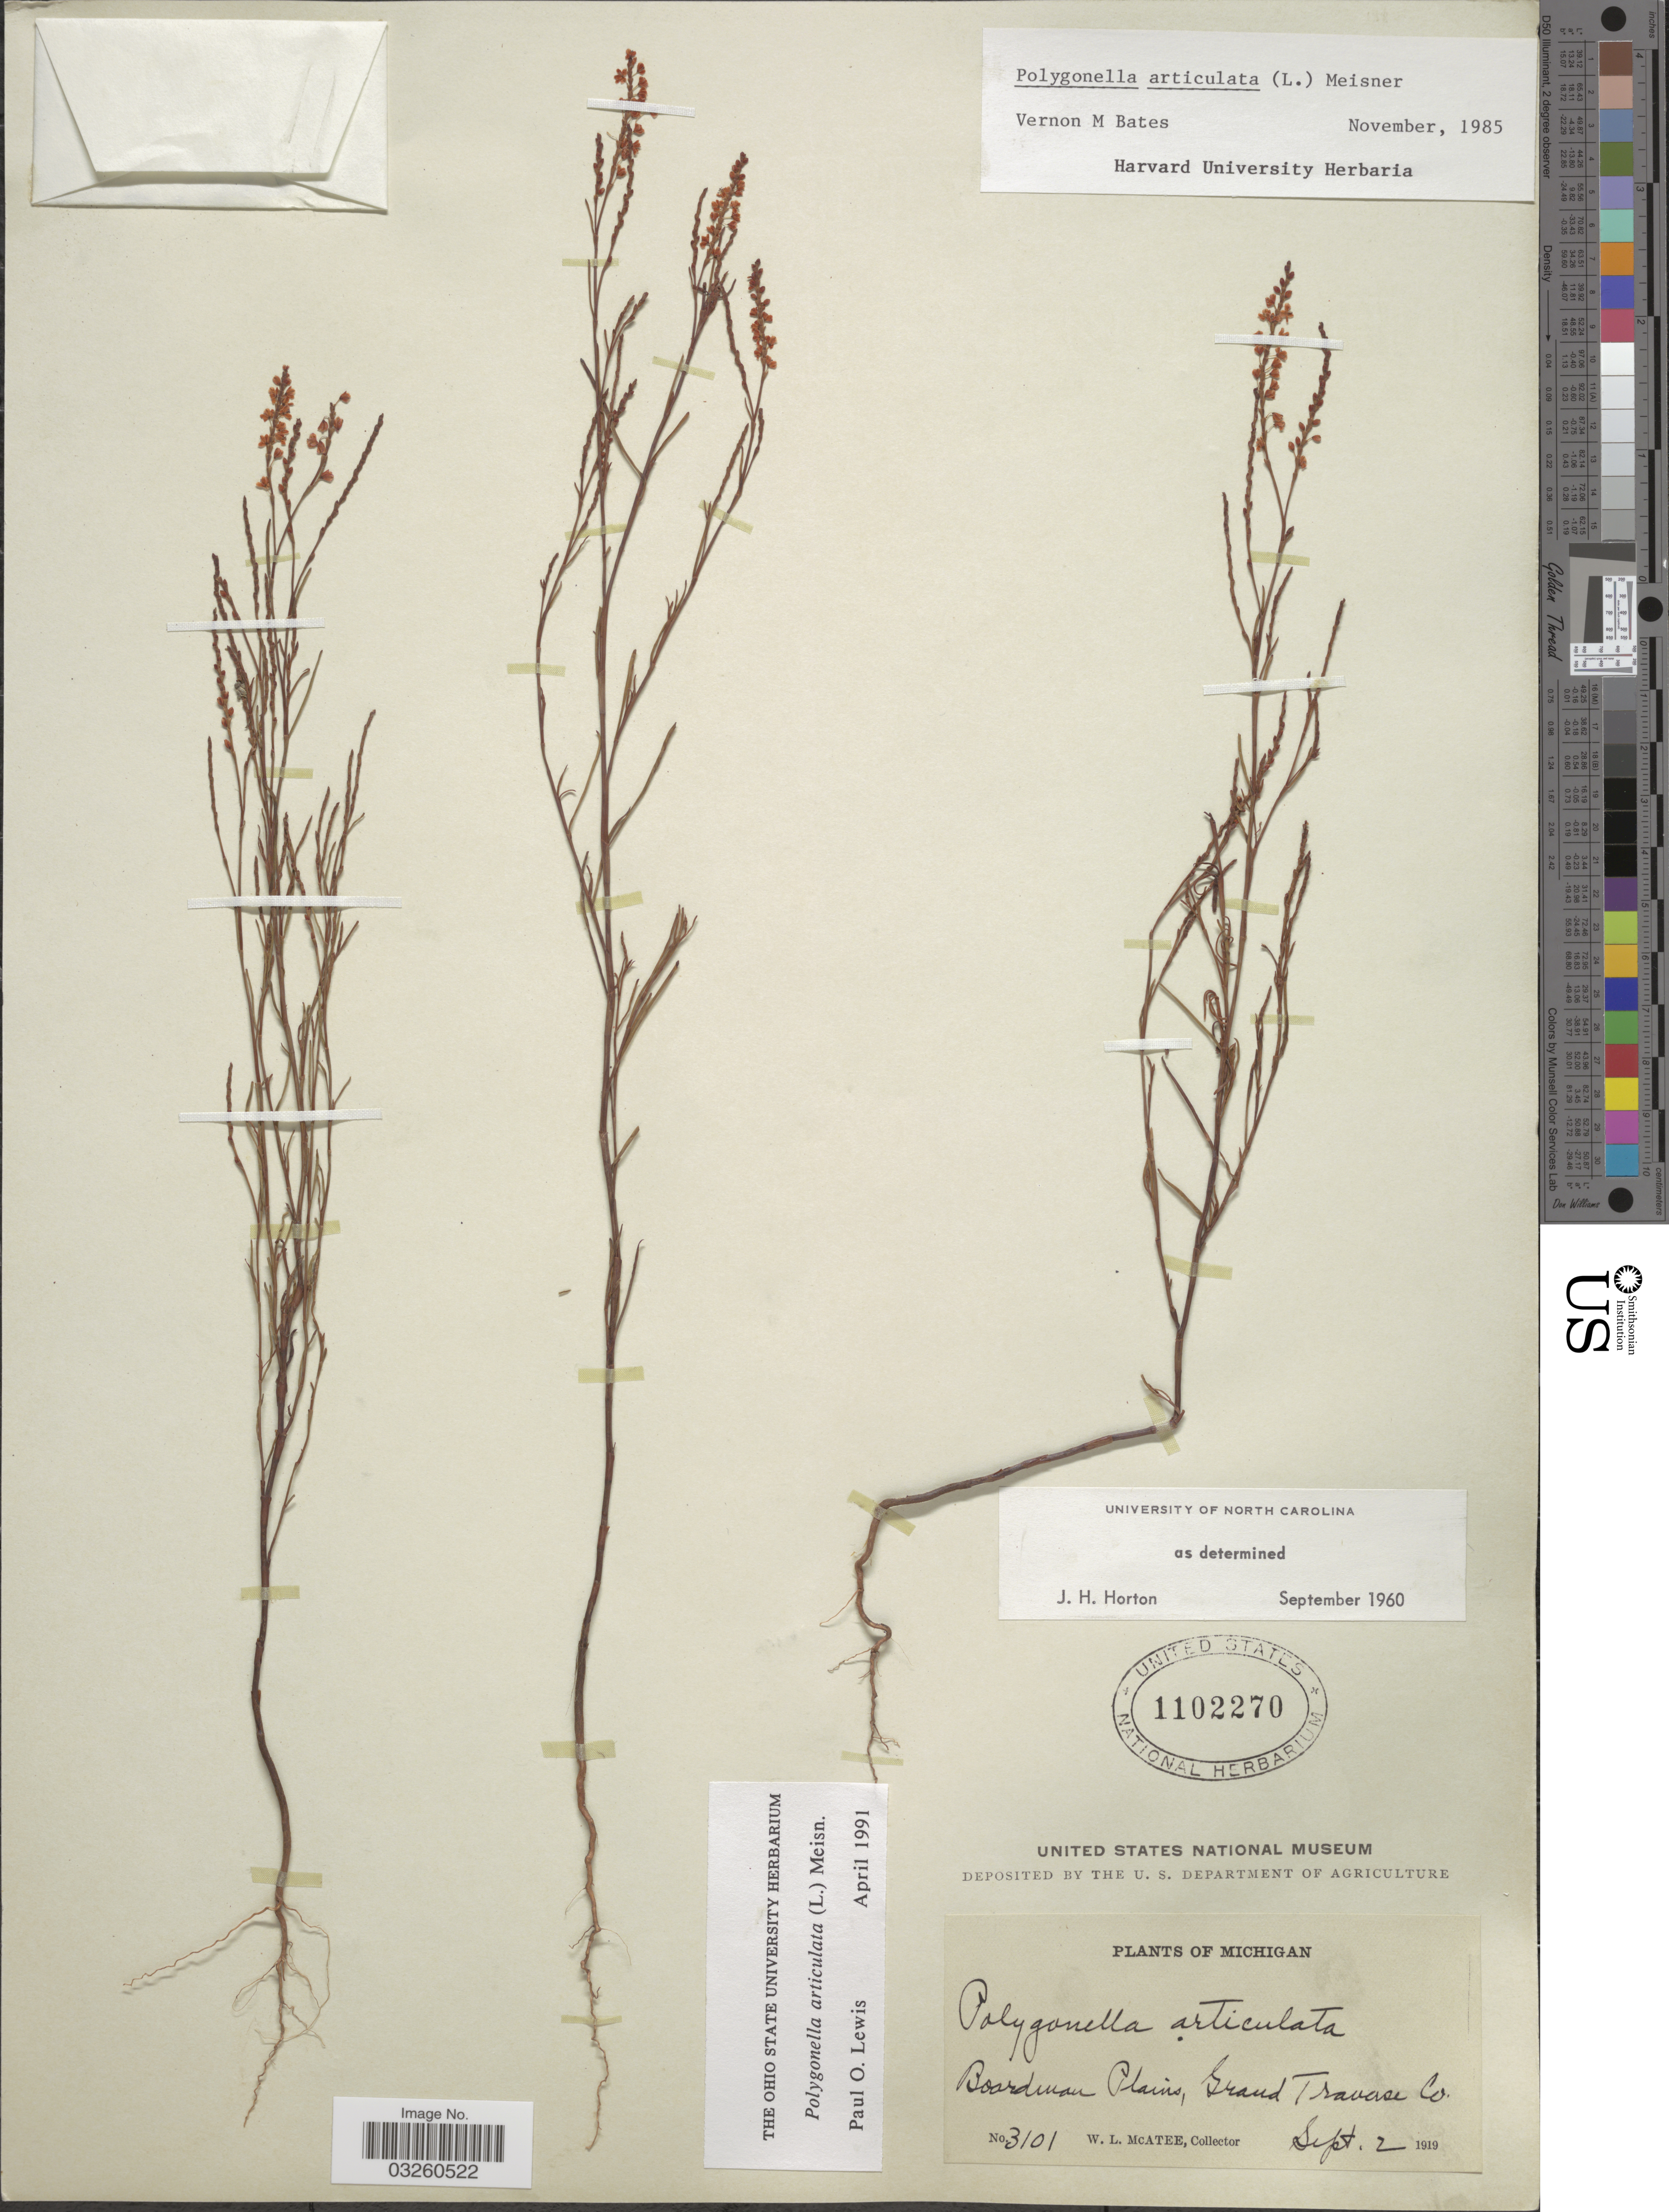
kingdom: Plantae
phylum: Tracheophyta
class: Magnoliopsida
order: Caryophyllales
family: Polygonaceae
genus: Polygonella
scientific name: Polygonella articulata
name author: (L.) Meisn.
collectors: W. McAtee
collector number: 3101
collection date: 1919-09-02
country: United States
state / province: Michigan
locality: Boardman Plains, Grand Travase Co.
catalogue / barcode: US 1102270